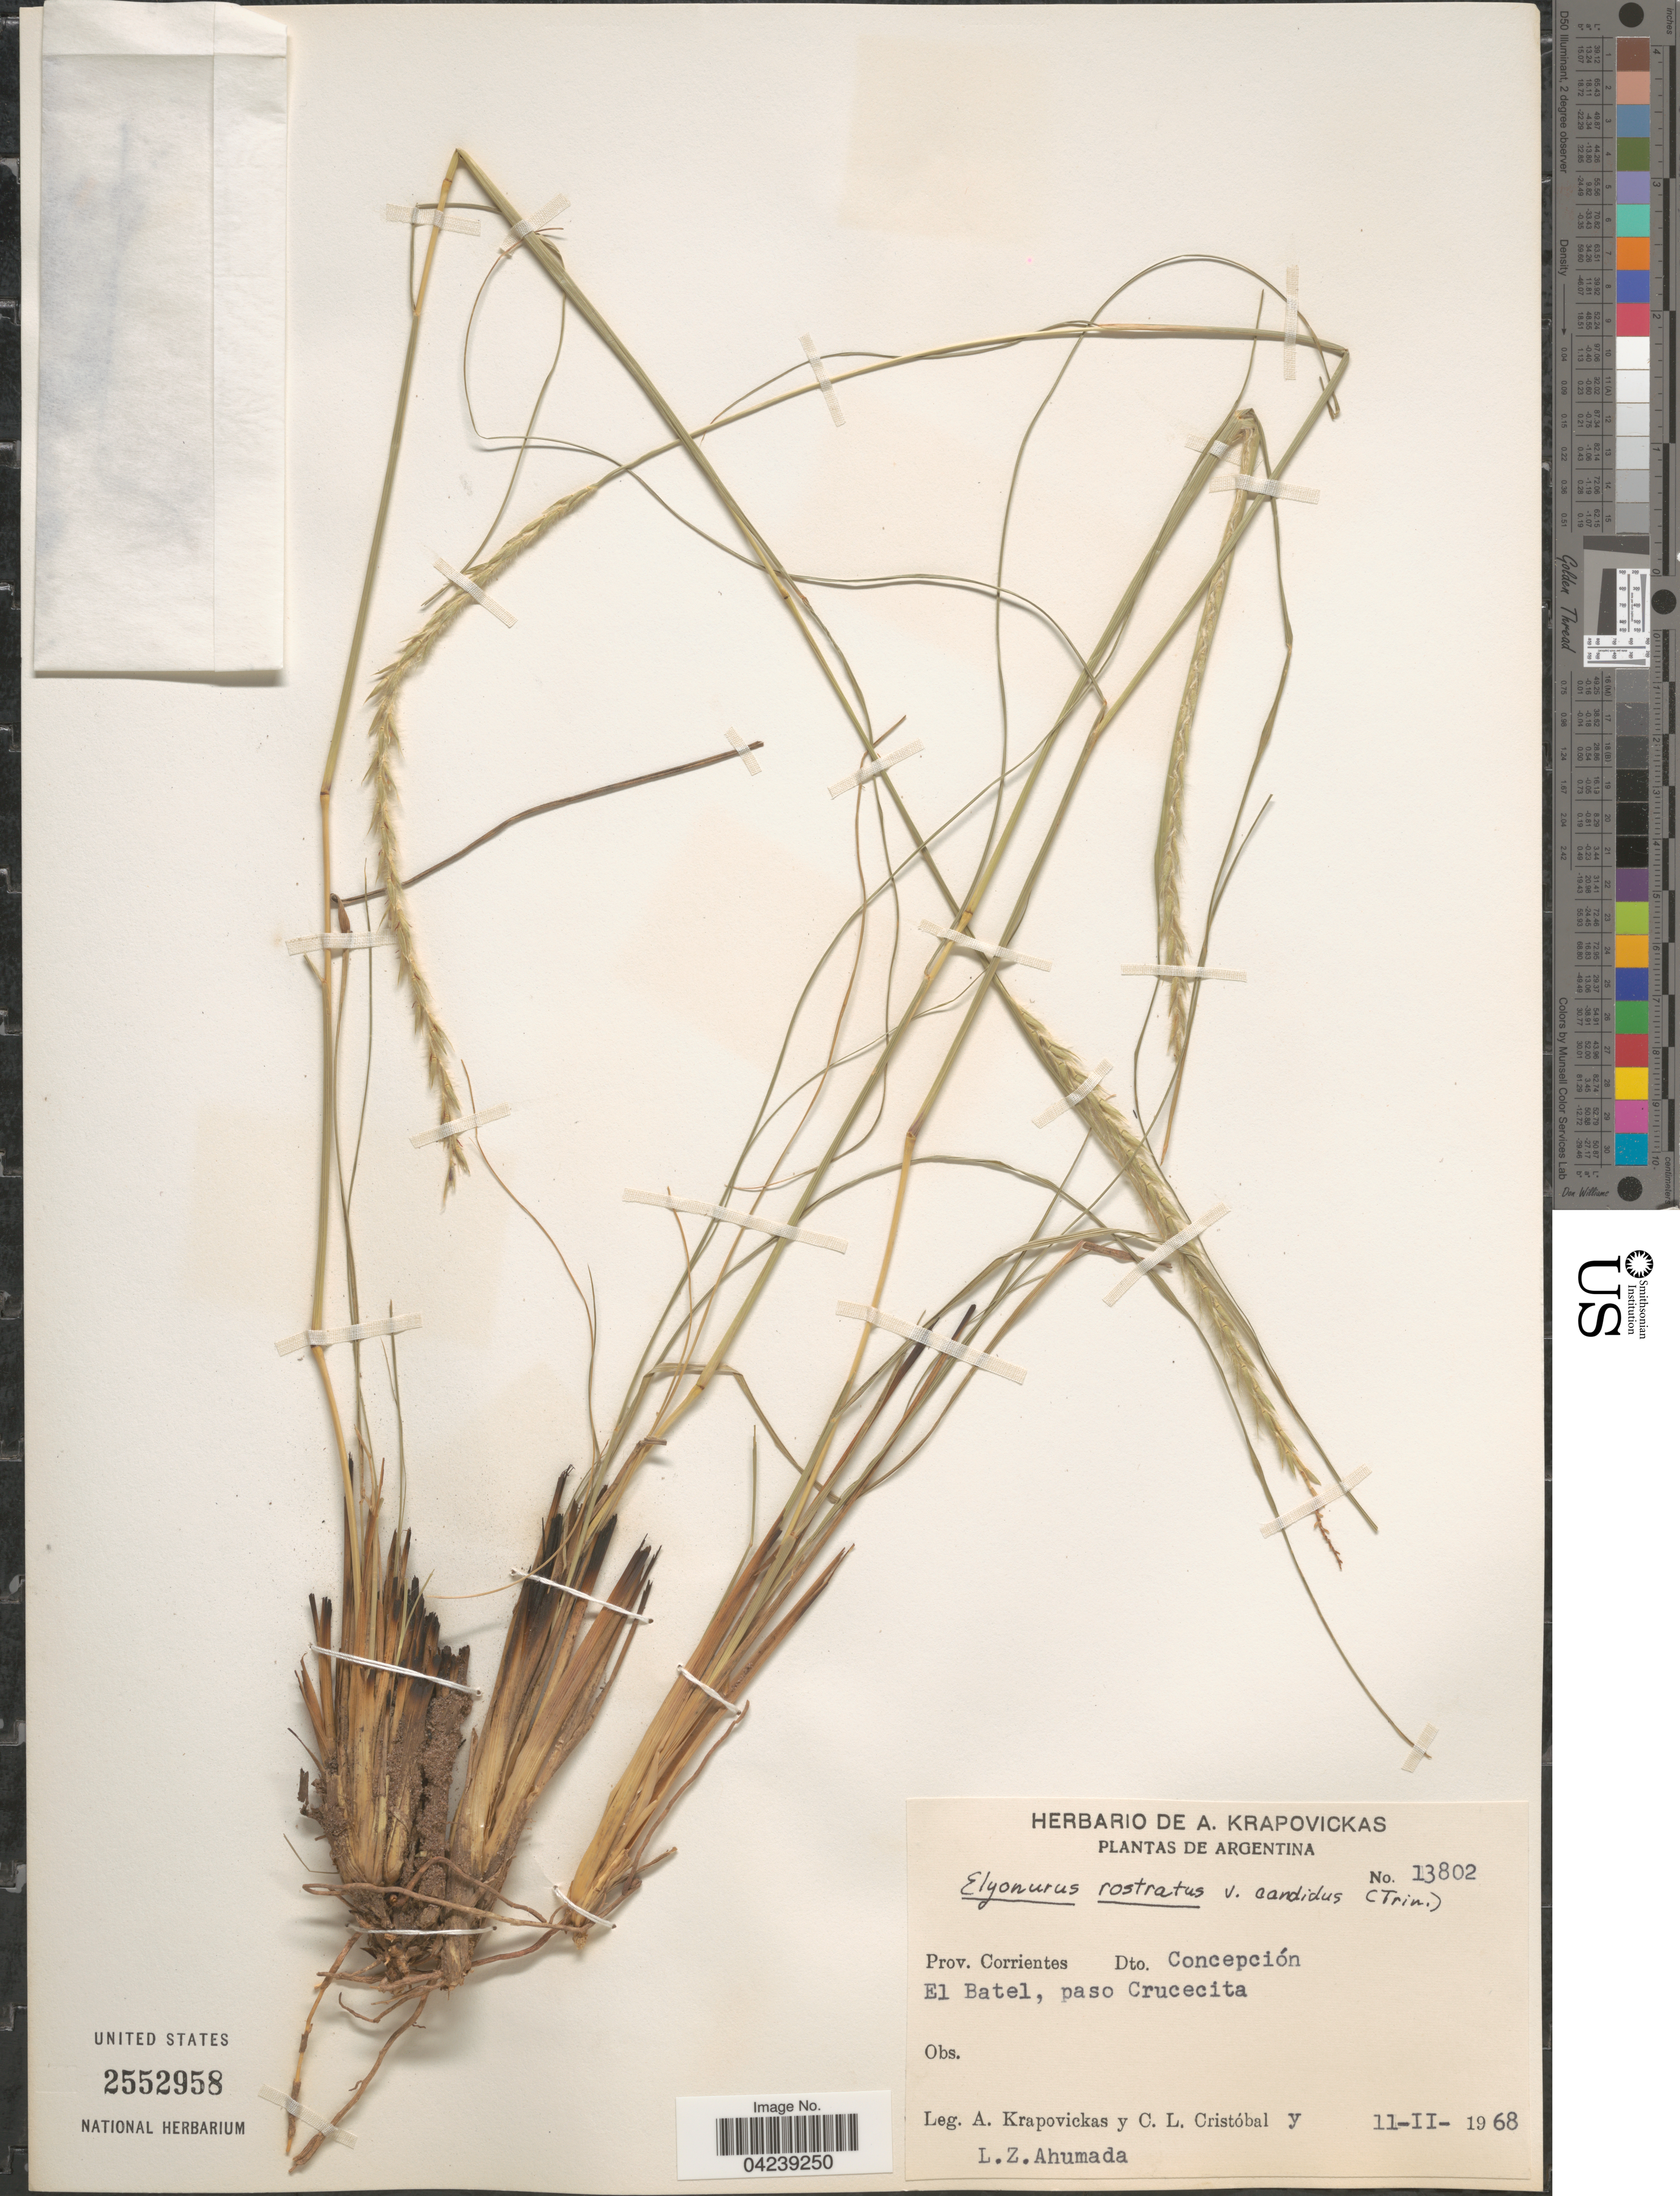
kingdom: Plantae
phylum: Tracheophyta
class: Liliopsida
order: Poales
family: Poaceae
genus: Elionurus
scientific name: Elionurus muticus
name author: (Spreng.) Kuntze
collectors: A. Krapovickas, C. L. Cristóbal & L. Ahumada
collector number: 13802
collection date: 1968-02-11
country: Argentina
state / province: Corrientes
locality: Dto. Concepción. El Batel, paso Crucecita.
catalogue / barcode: US 2552958